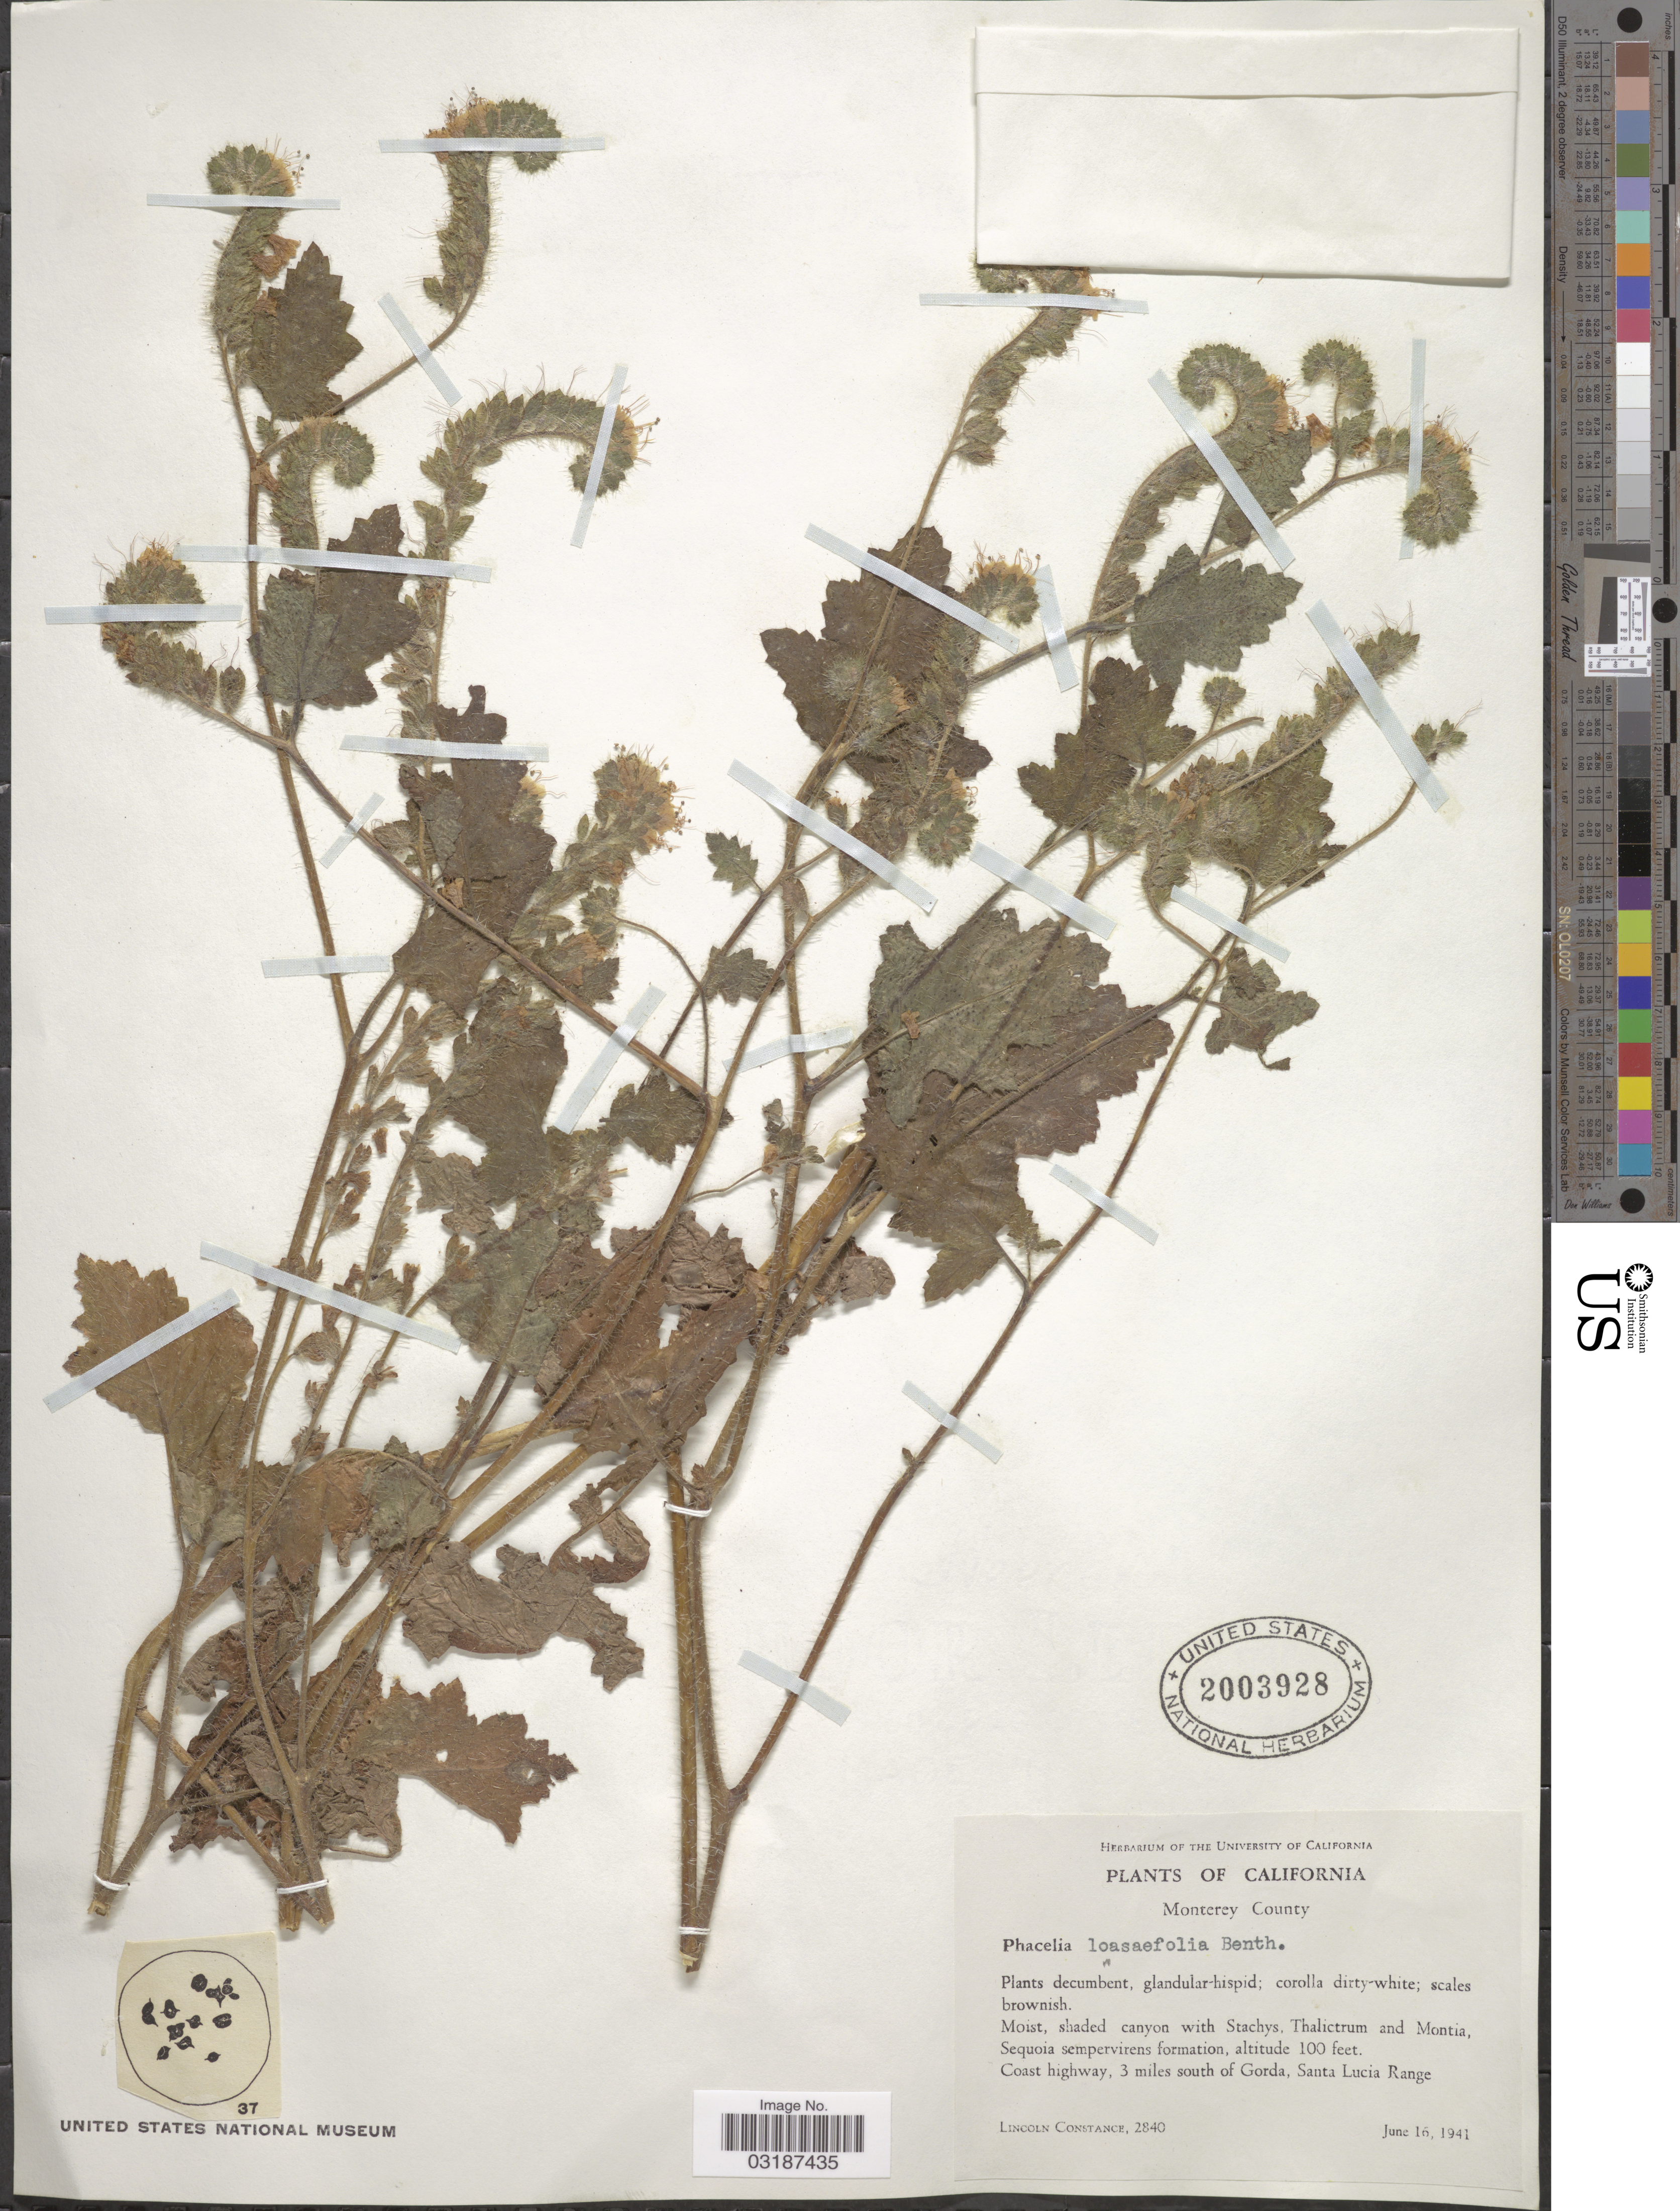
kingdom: Plantae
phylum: Tracheophyta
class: Magnoliopsida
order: Boraginales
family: Hydrophyllaceae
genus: Phacelia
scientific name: Phacelia malvifolia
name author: Cham.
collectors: L. Constance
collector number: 2840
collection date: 1941-06-16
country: United States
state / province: California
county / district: Monterey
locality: Monterey County. Coast highway, 3 miles south of Gorda, Santa Lucia Range.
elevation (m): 30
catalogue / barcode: US 2003928